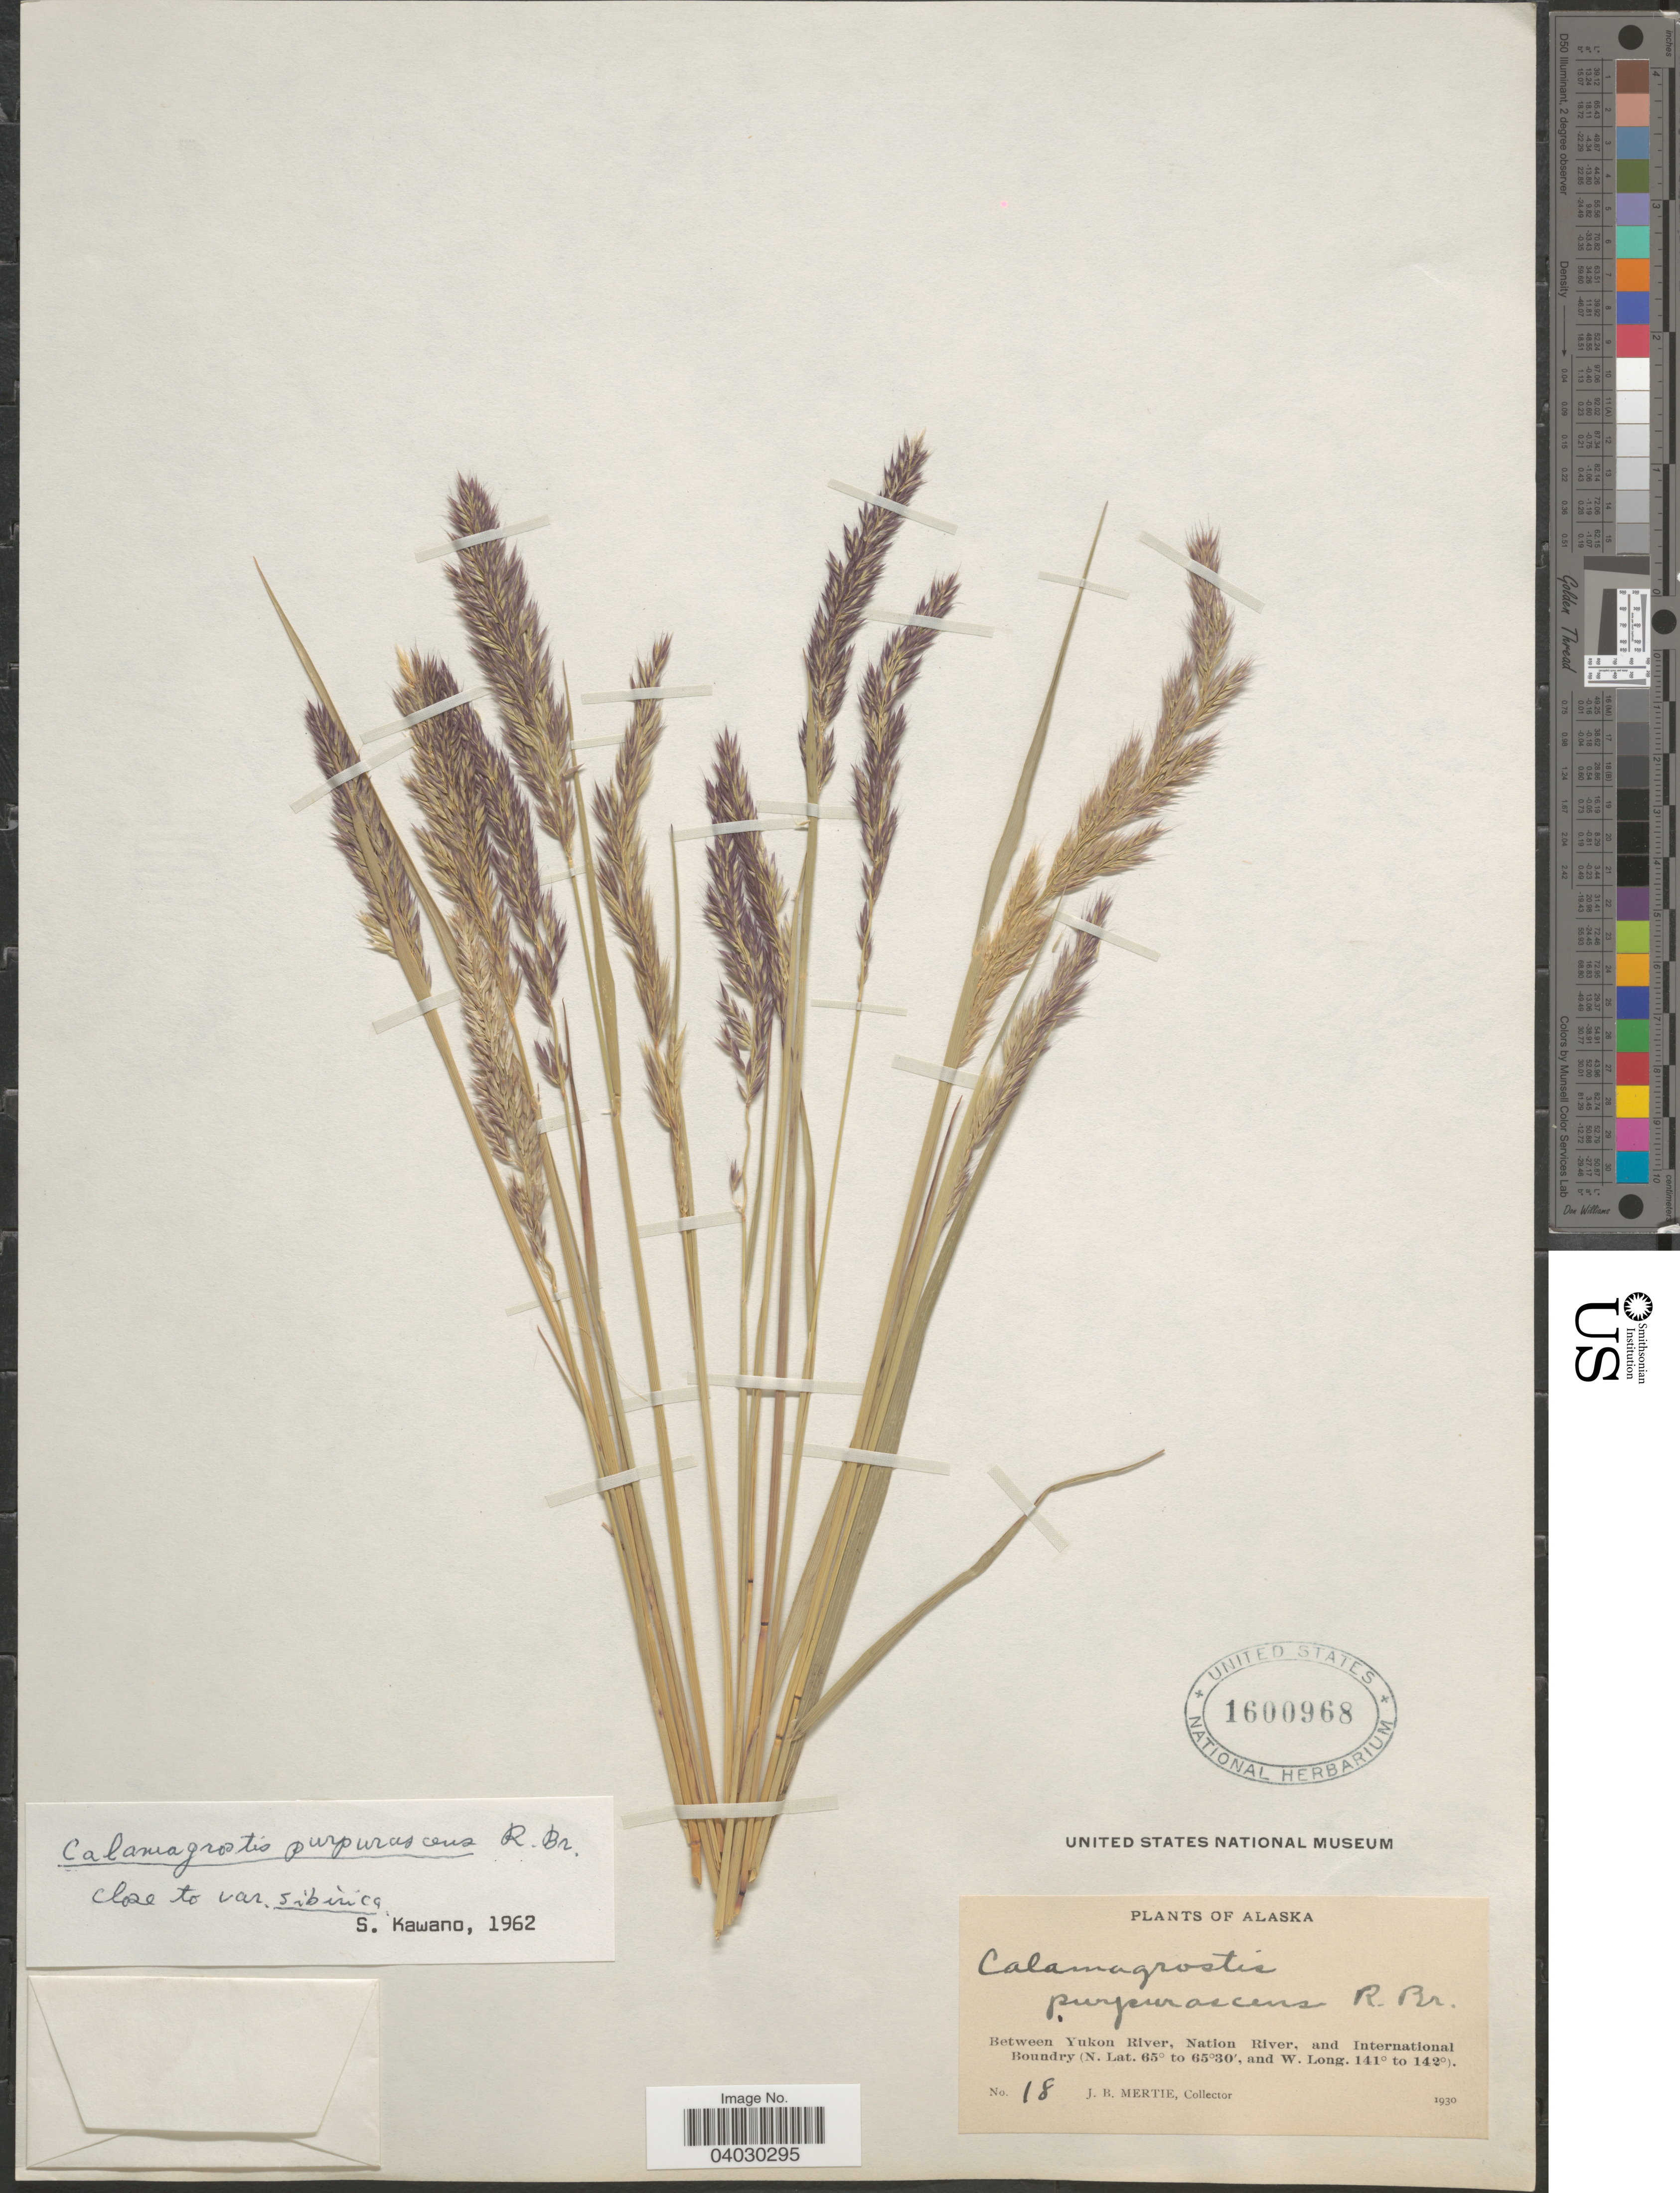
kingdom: Plantae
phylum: Tracheophyta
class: Liliopsida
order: Poales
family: Poaceae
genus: Calamagrostis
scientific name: Calamagrostis purpurascens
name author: R. Br.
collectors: J. Mertie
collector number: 18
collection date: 1930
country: United States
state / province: Alaska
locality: Between Yukon River, Nation River, and International Boundary.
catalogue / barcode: US 1600968